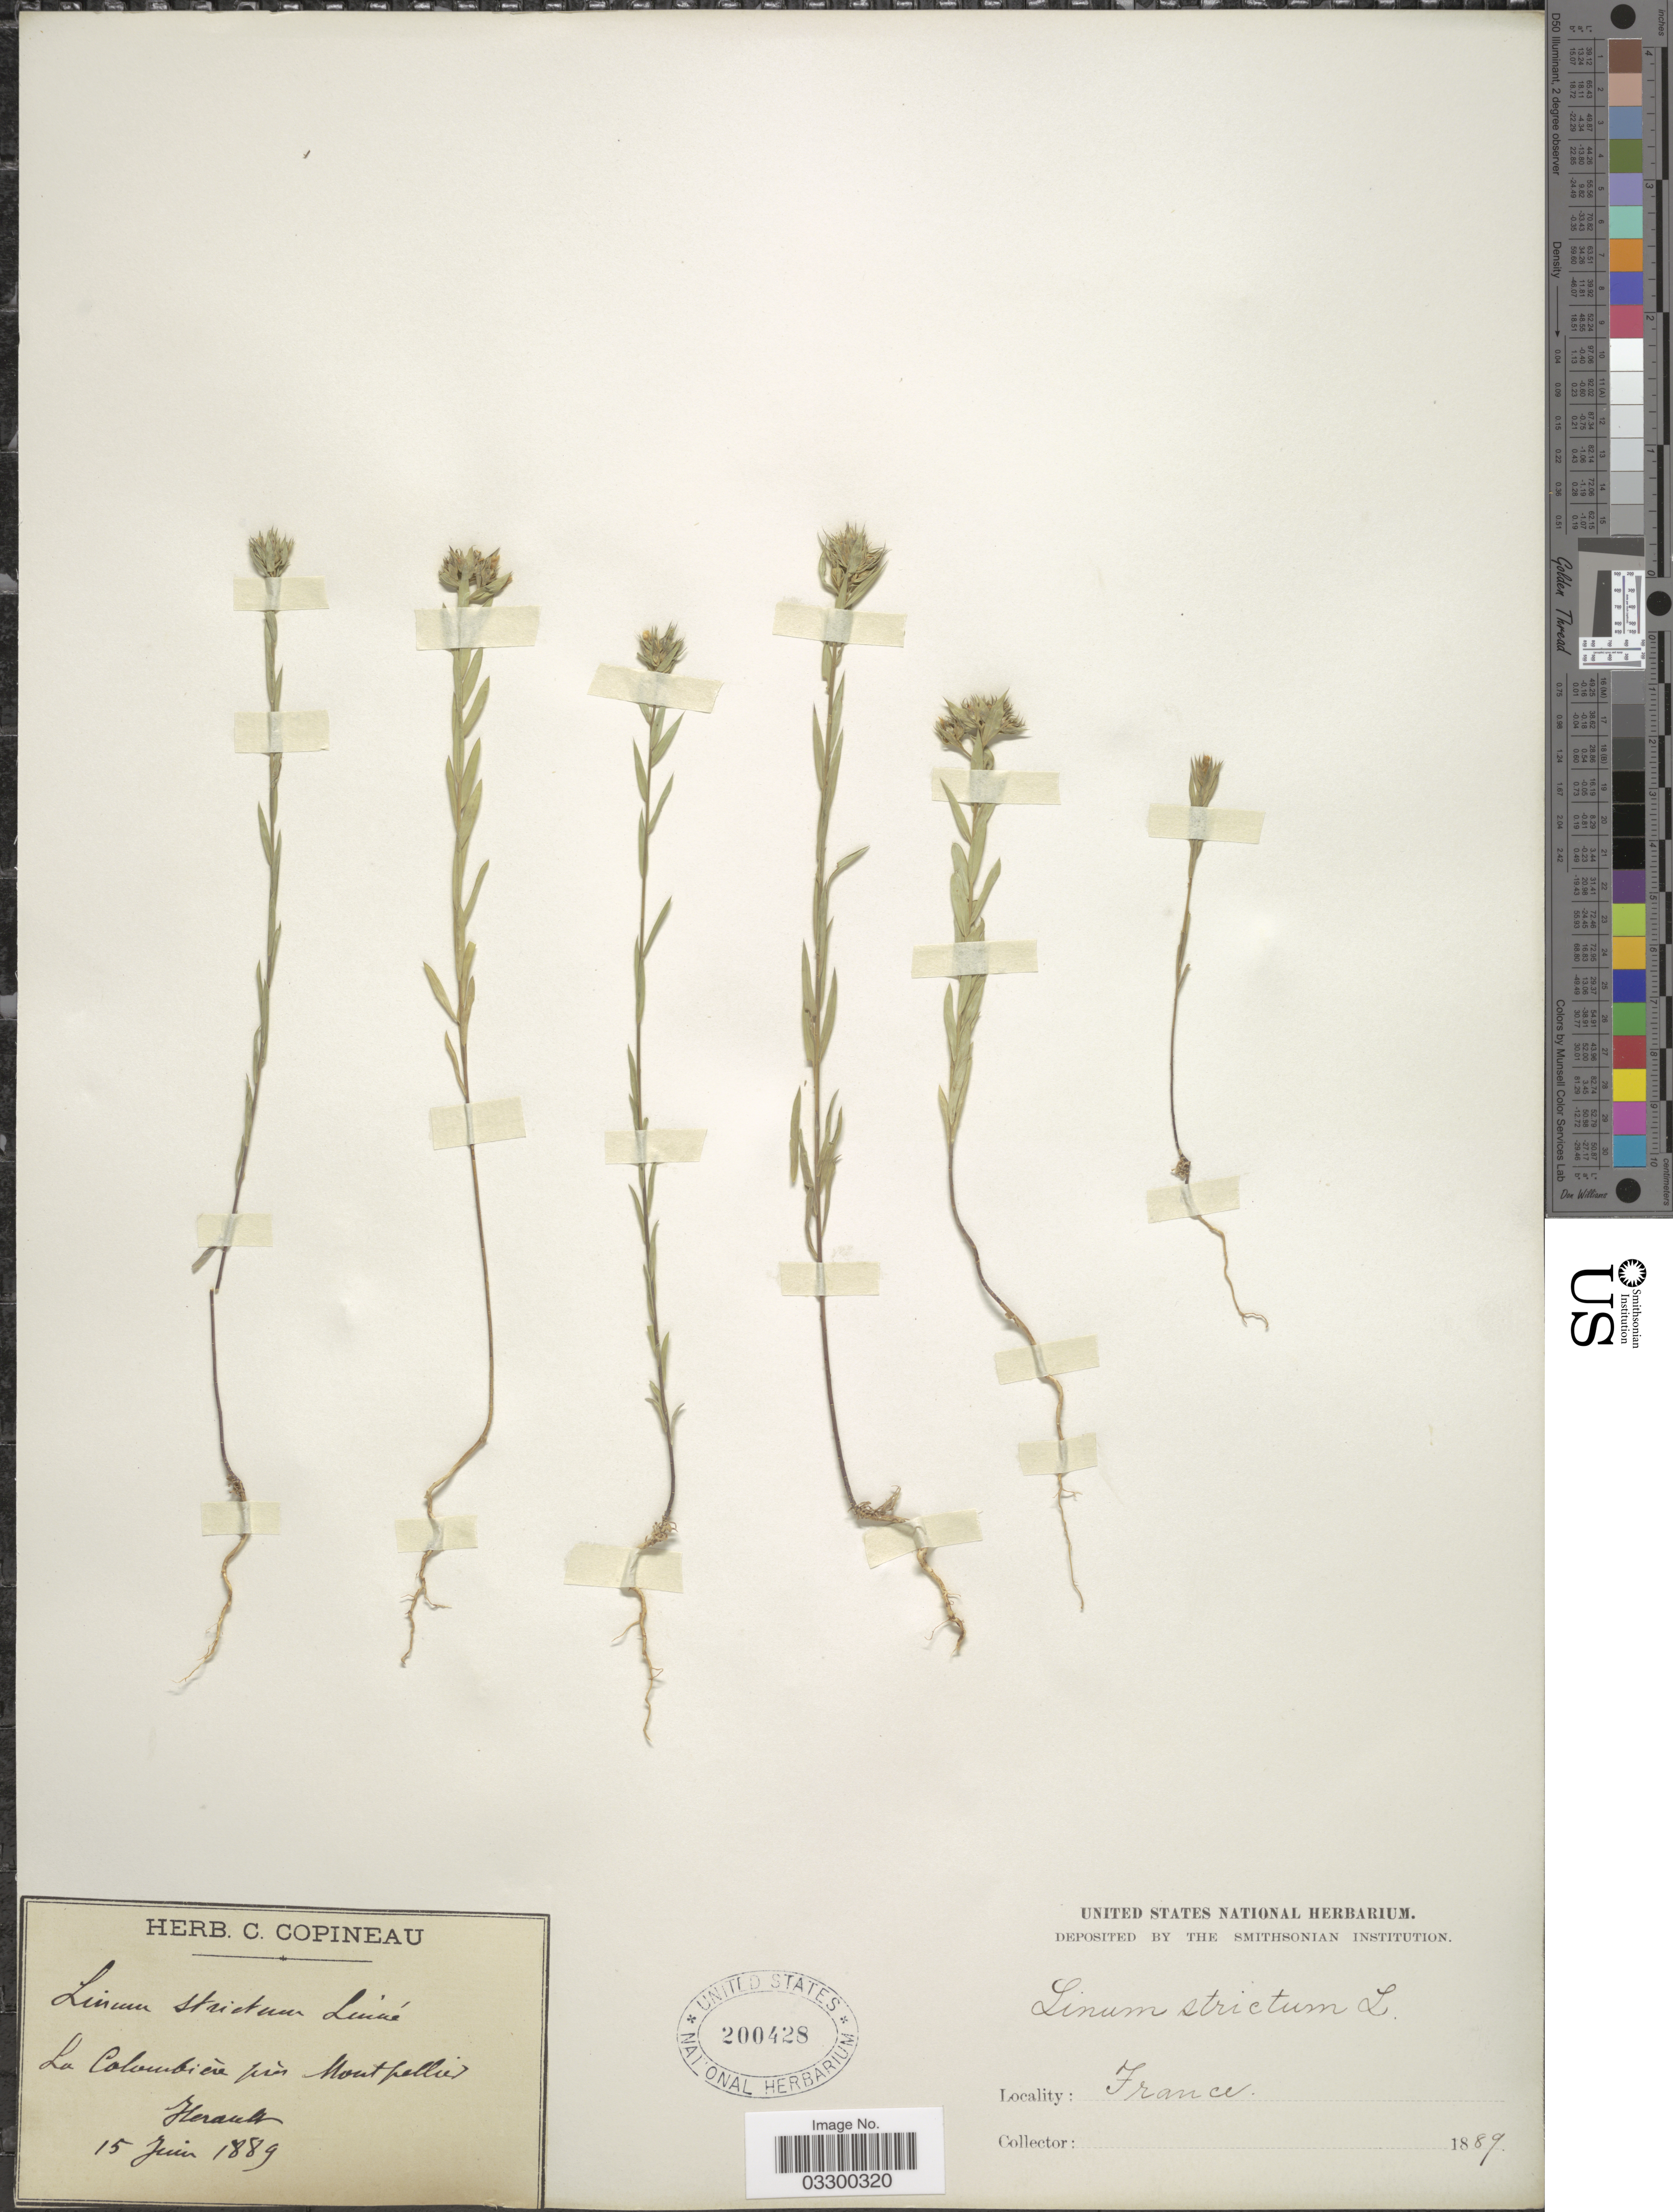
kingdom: Plantae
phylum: Tracheophyta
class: Magnoliopsida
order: Malpighiales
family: Linaceae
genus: Linum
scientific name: Linum strictum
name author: L.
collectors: ex herb. C. Copineau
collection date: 1889-06-15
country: France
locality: La Colombierè près Montpellier. Herault.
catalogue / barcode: US 200428